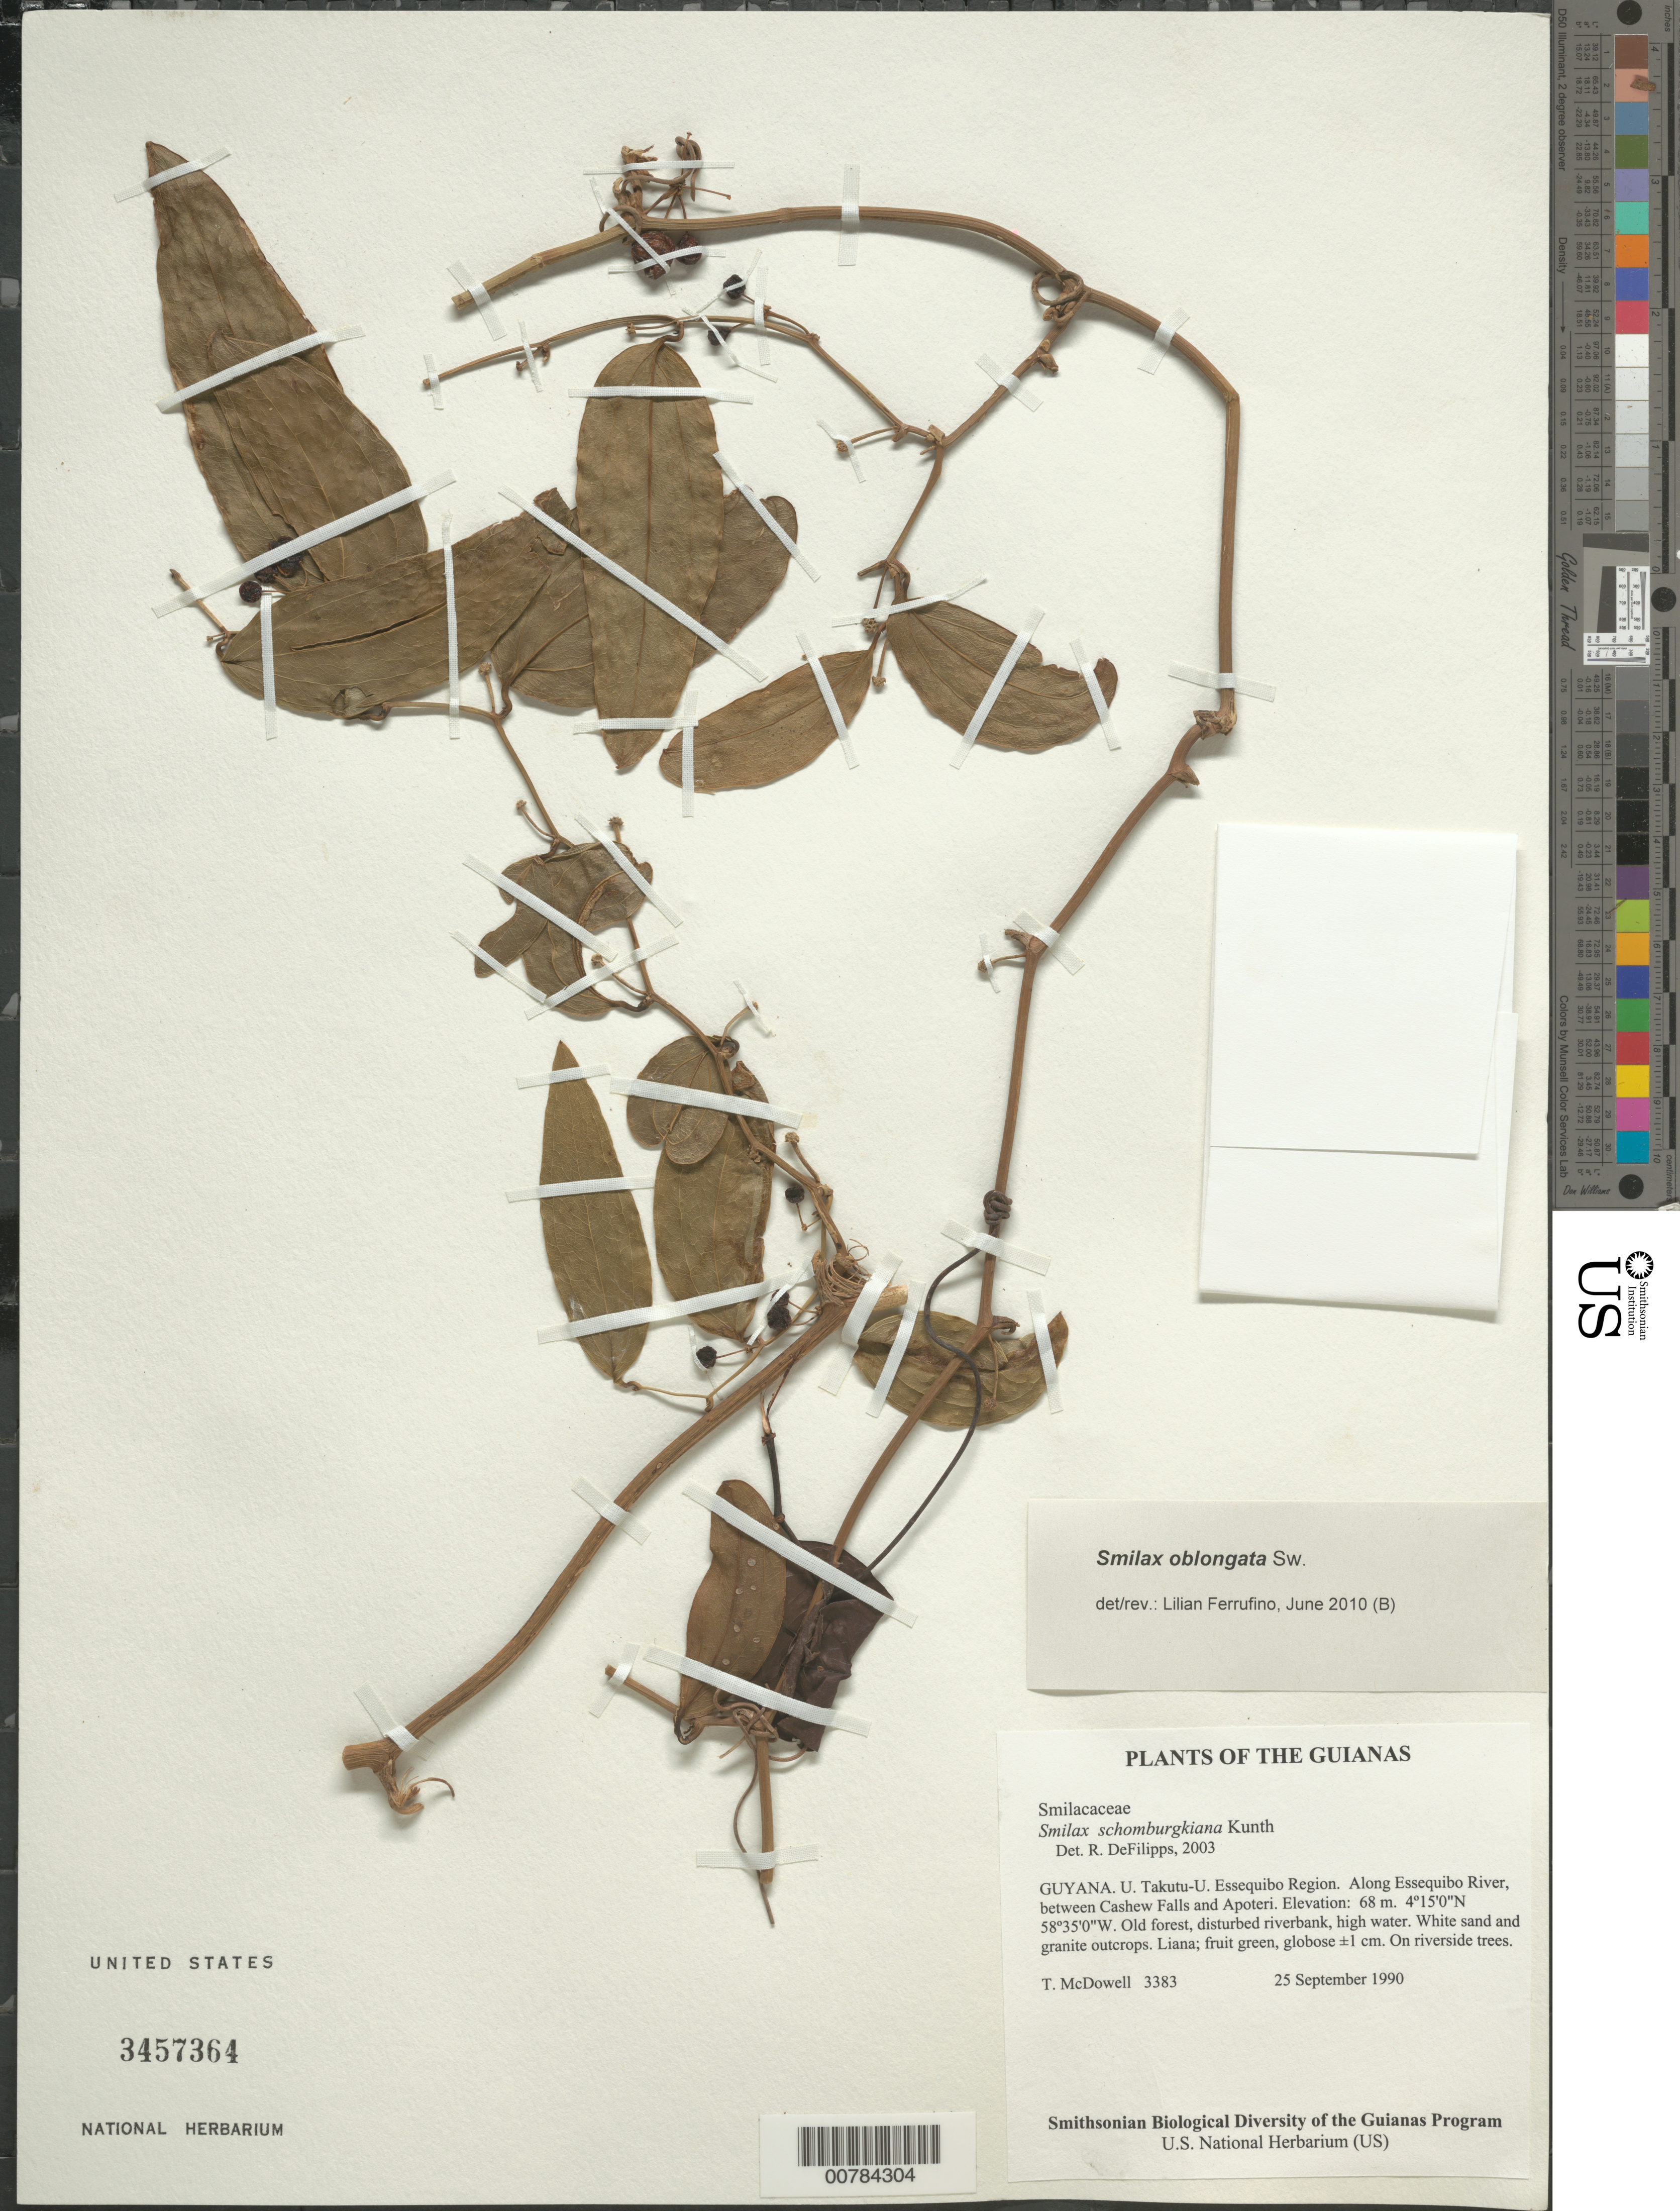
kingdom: Plantae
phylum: Tracheophyta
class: Liliopsida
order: Liliales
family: Smilacaceae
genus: Smilax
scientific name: Smilax oblongata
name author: Sw.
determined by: Ferrufino, L., (USJ), Herbario Universidad de Costa Rica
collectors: T. McDowell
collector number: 3383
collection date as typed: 25 September 1990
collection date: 1990-09-25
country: Guyana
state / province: U. Takutu-U. Essequibo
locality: Along Essequibo River, between Cashew Falls and Apoteri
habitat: Old forest, disturbed riverbank, high water. White sand and granite outcrops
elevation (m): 68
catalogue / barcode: US 3457364